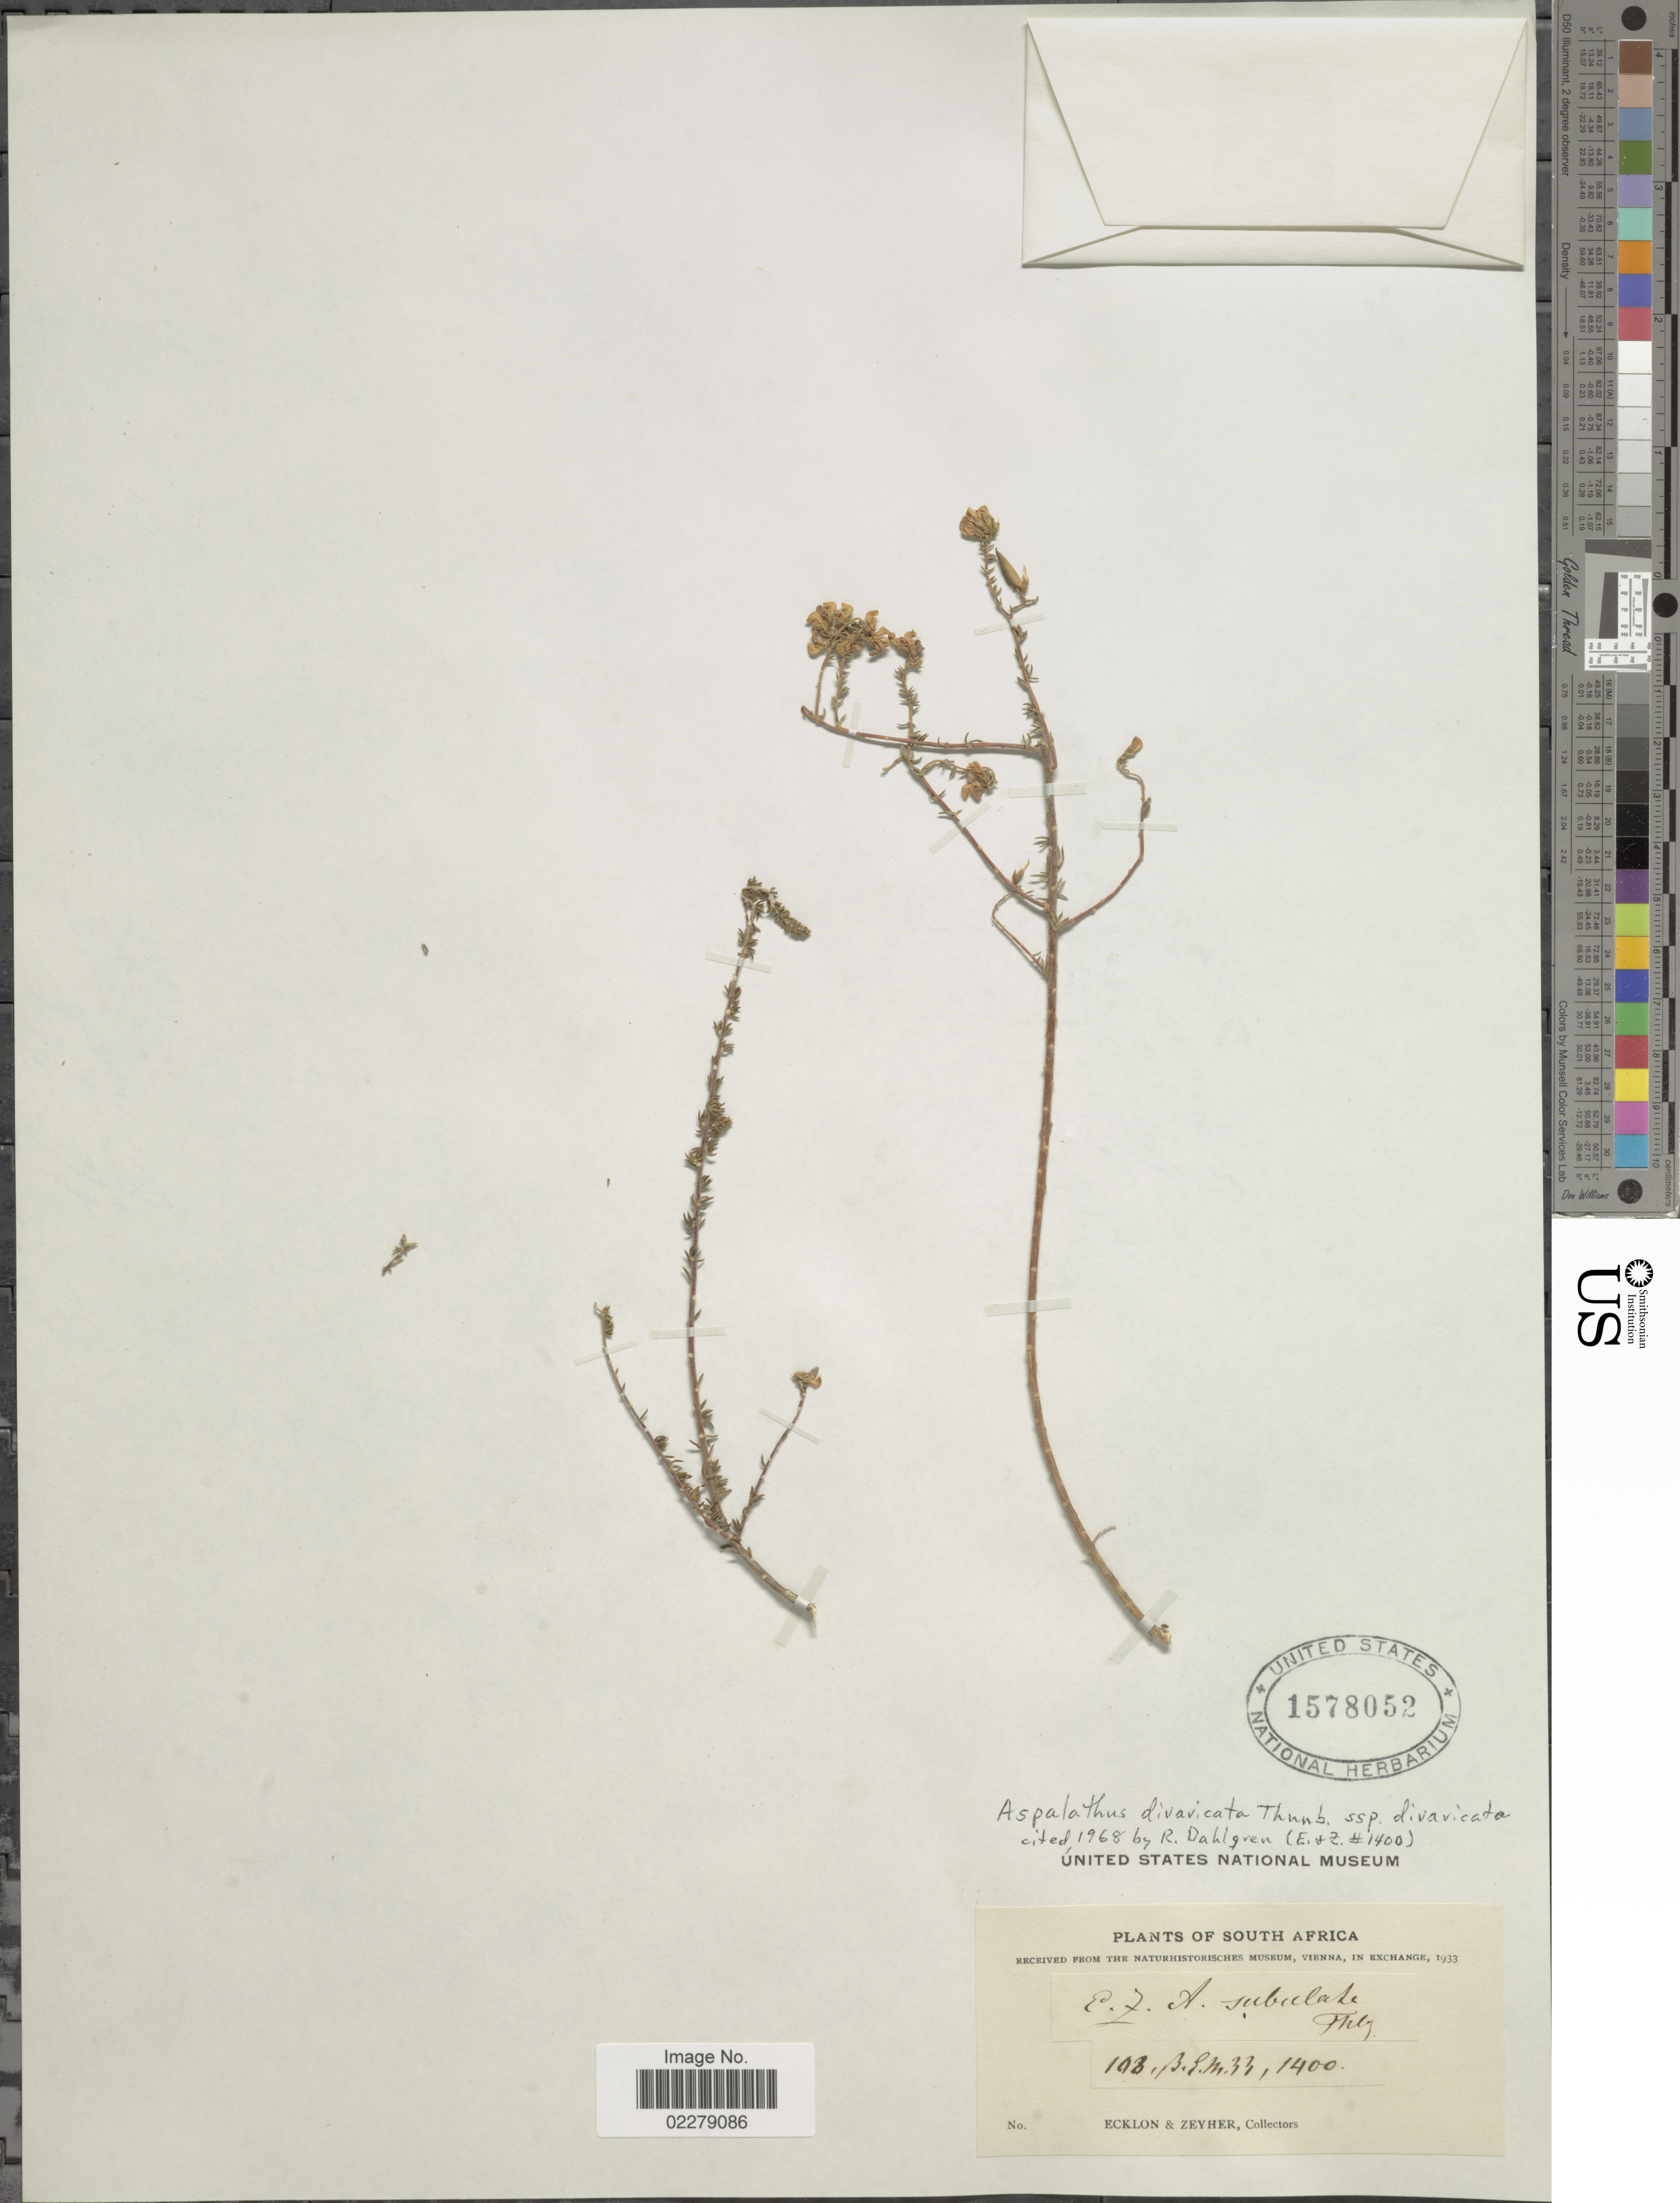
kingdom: Plantae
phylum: Tracheophyta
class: Magnoliopsida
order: Fabales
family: Fabaceae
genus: Aspalathus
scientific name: Aspalathus divaricata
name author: Thunb.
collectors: -. Ecklon & -. Zeyher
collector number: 103?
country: South Africa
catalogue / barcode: US 1578052